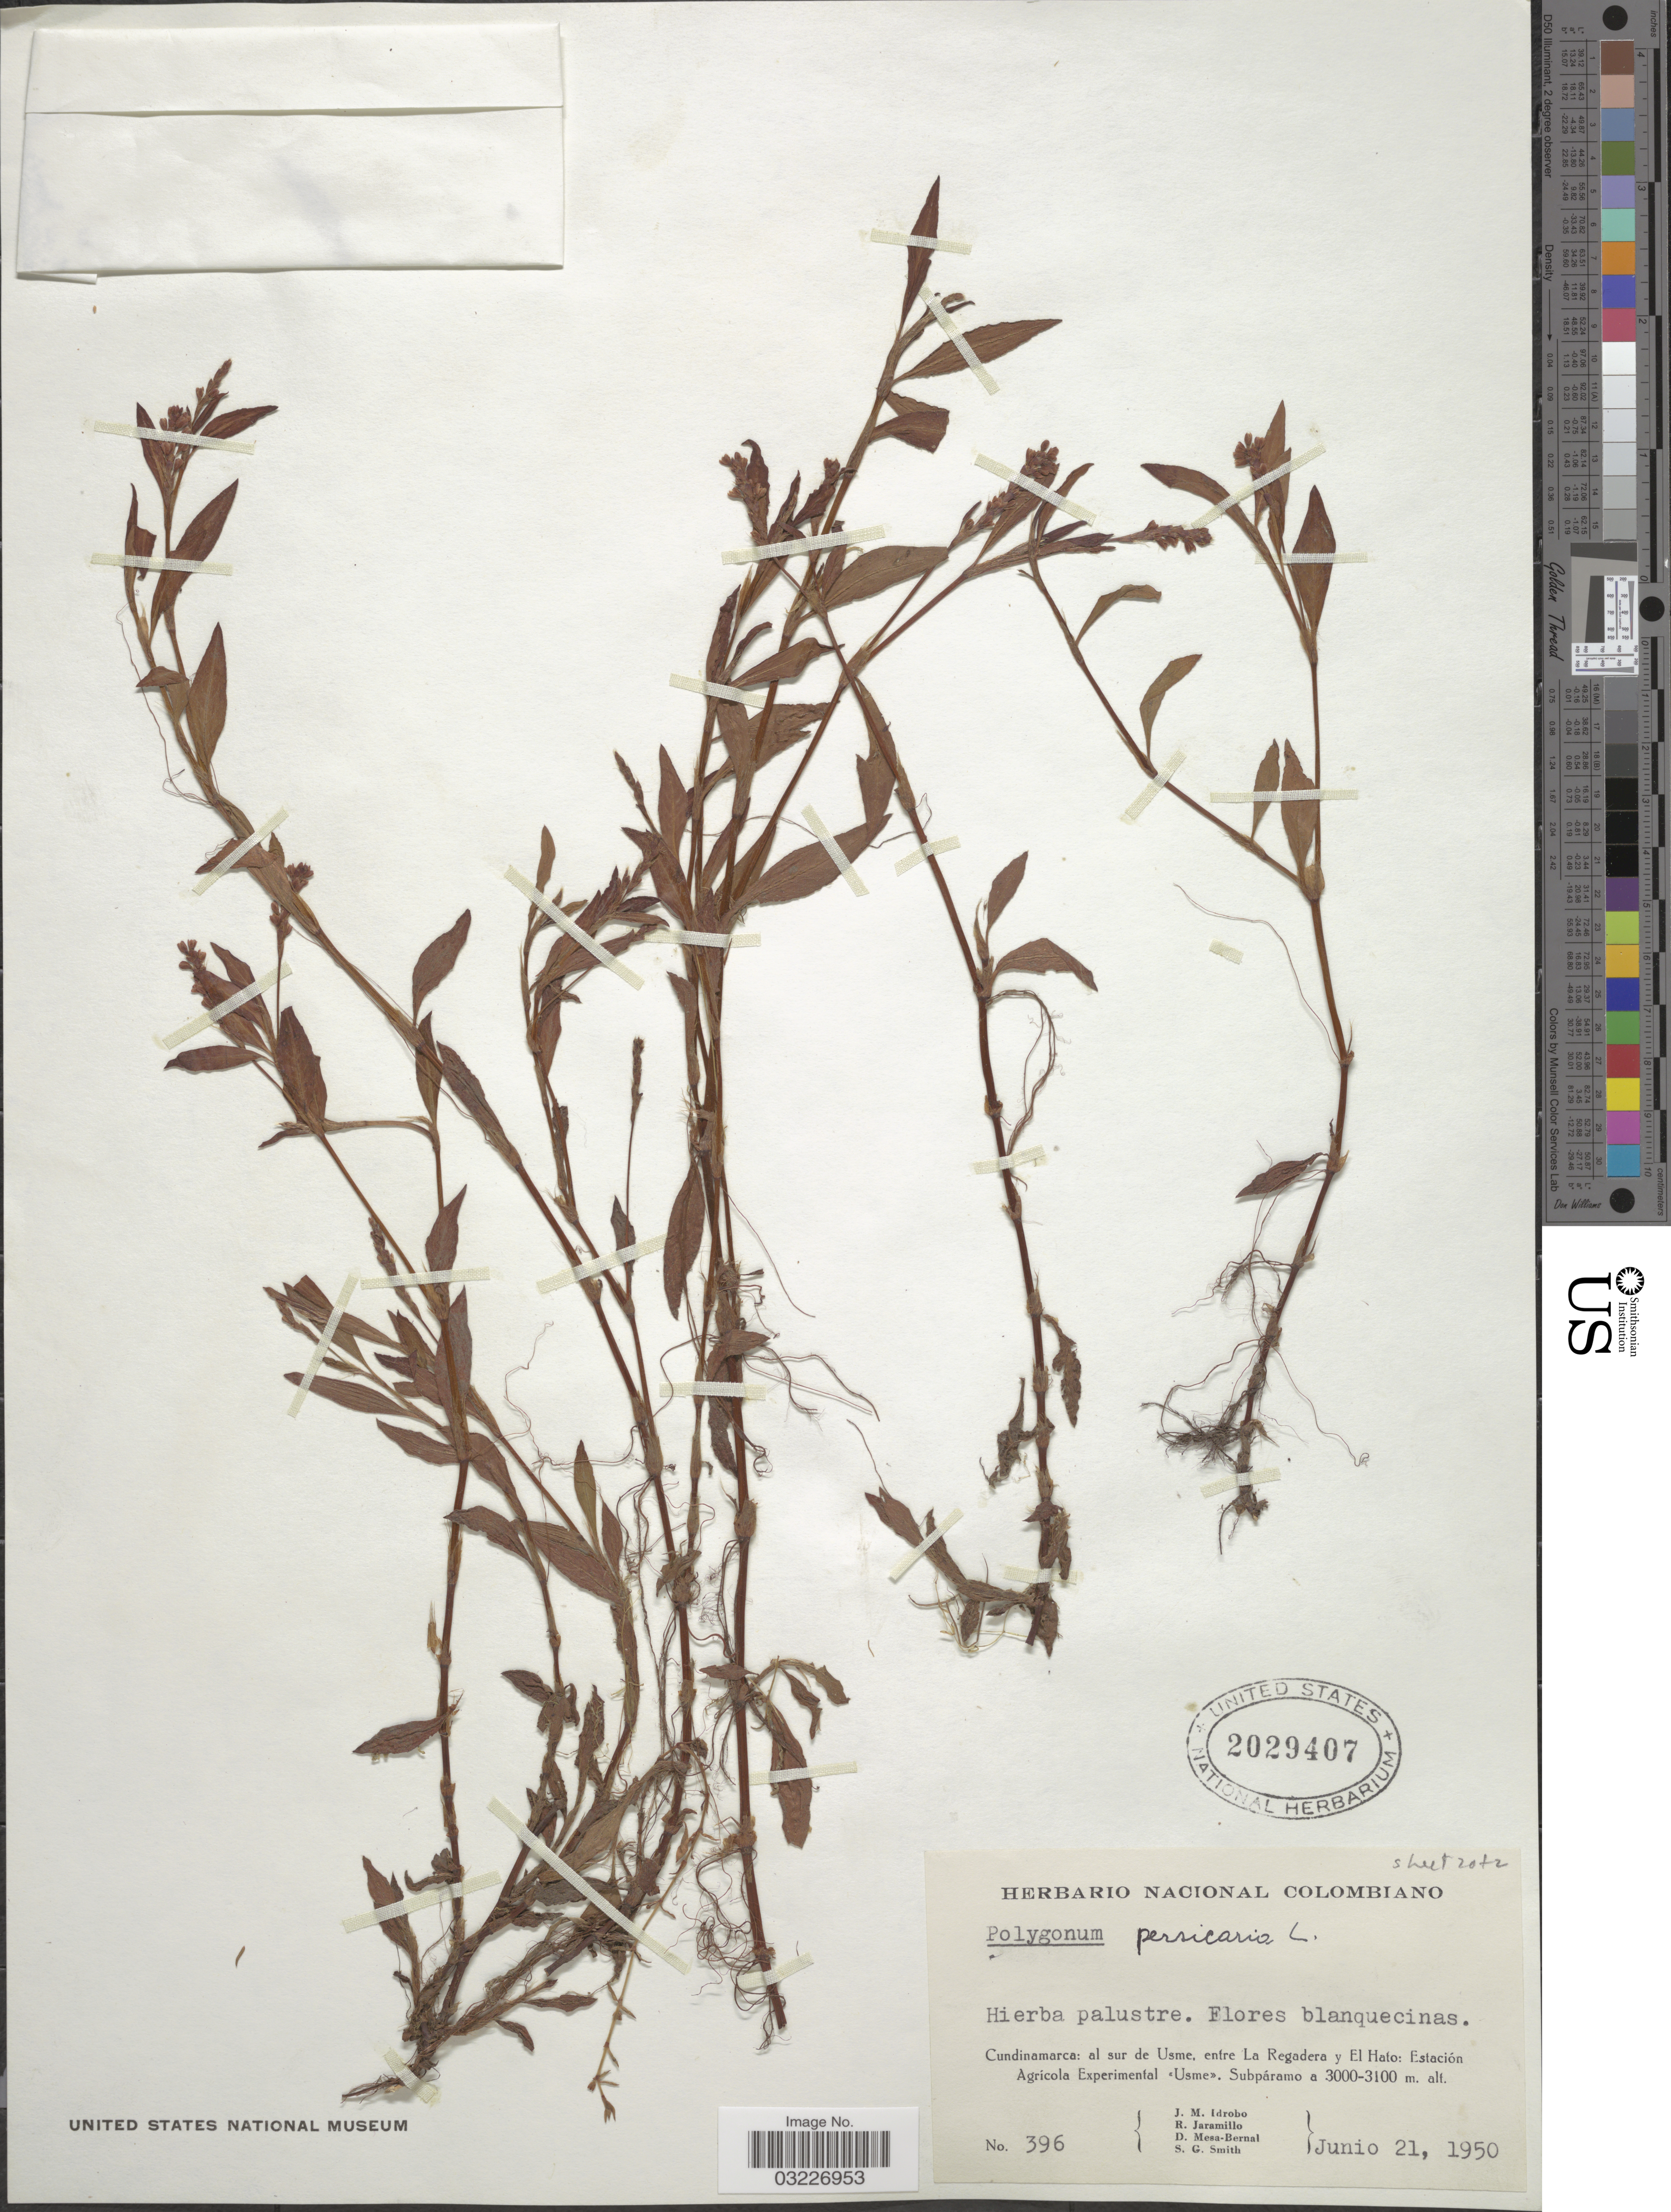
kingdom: Plantae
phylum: Tracheophyta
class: Magnoliopsida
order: Caryophyllales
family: Polygonaceae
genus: Polygonum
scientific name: Polygonum persicaria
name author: L.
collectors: J. M. Idrobo, R. Jaramillo, D. Mesa-Bernal & S. G. Smith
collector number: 396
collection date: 1950-06-21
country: Colombia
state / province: Cundinamarca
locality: Al Sur de Usme, entre La Regadera y El Hato: Estación Agricola Experimental <<Usme>>.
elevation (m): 3000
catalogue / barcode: US 2029407